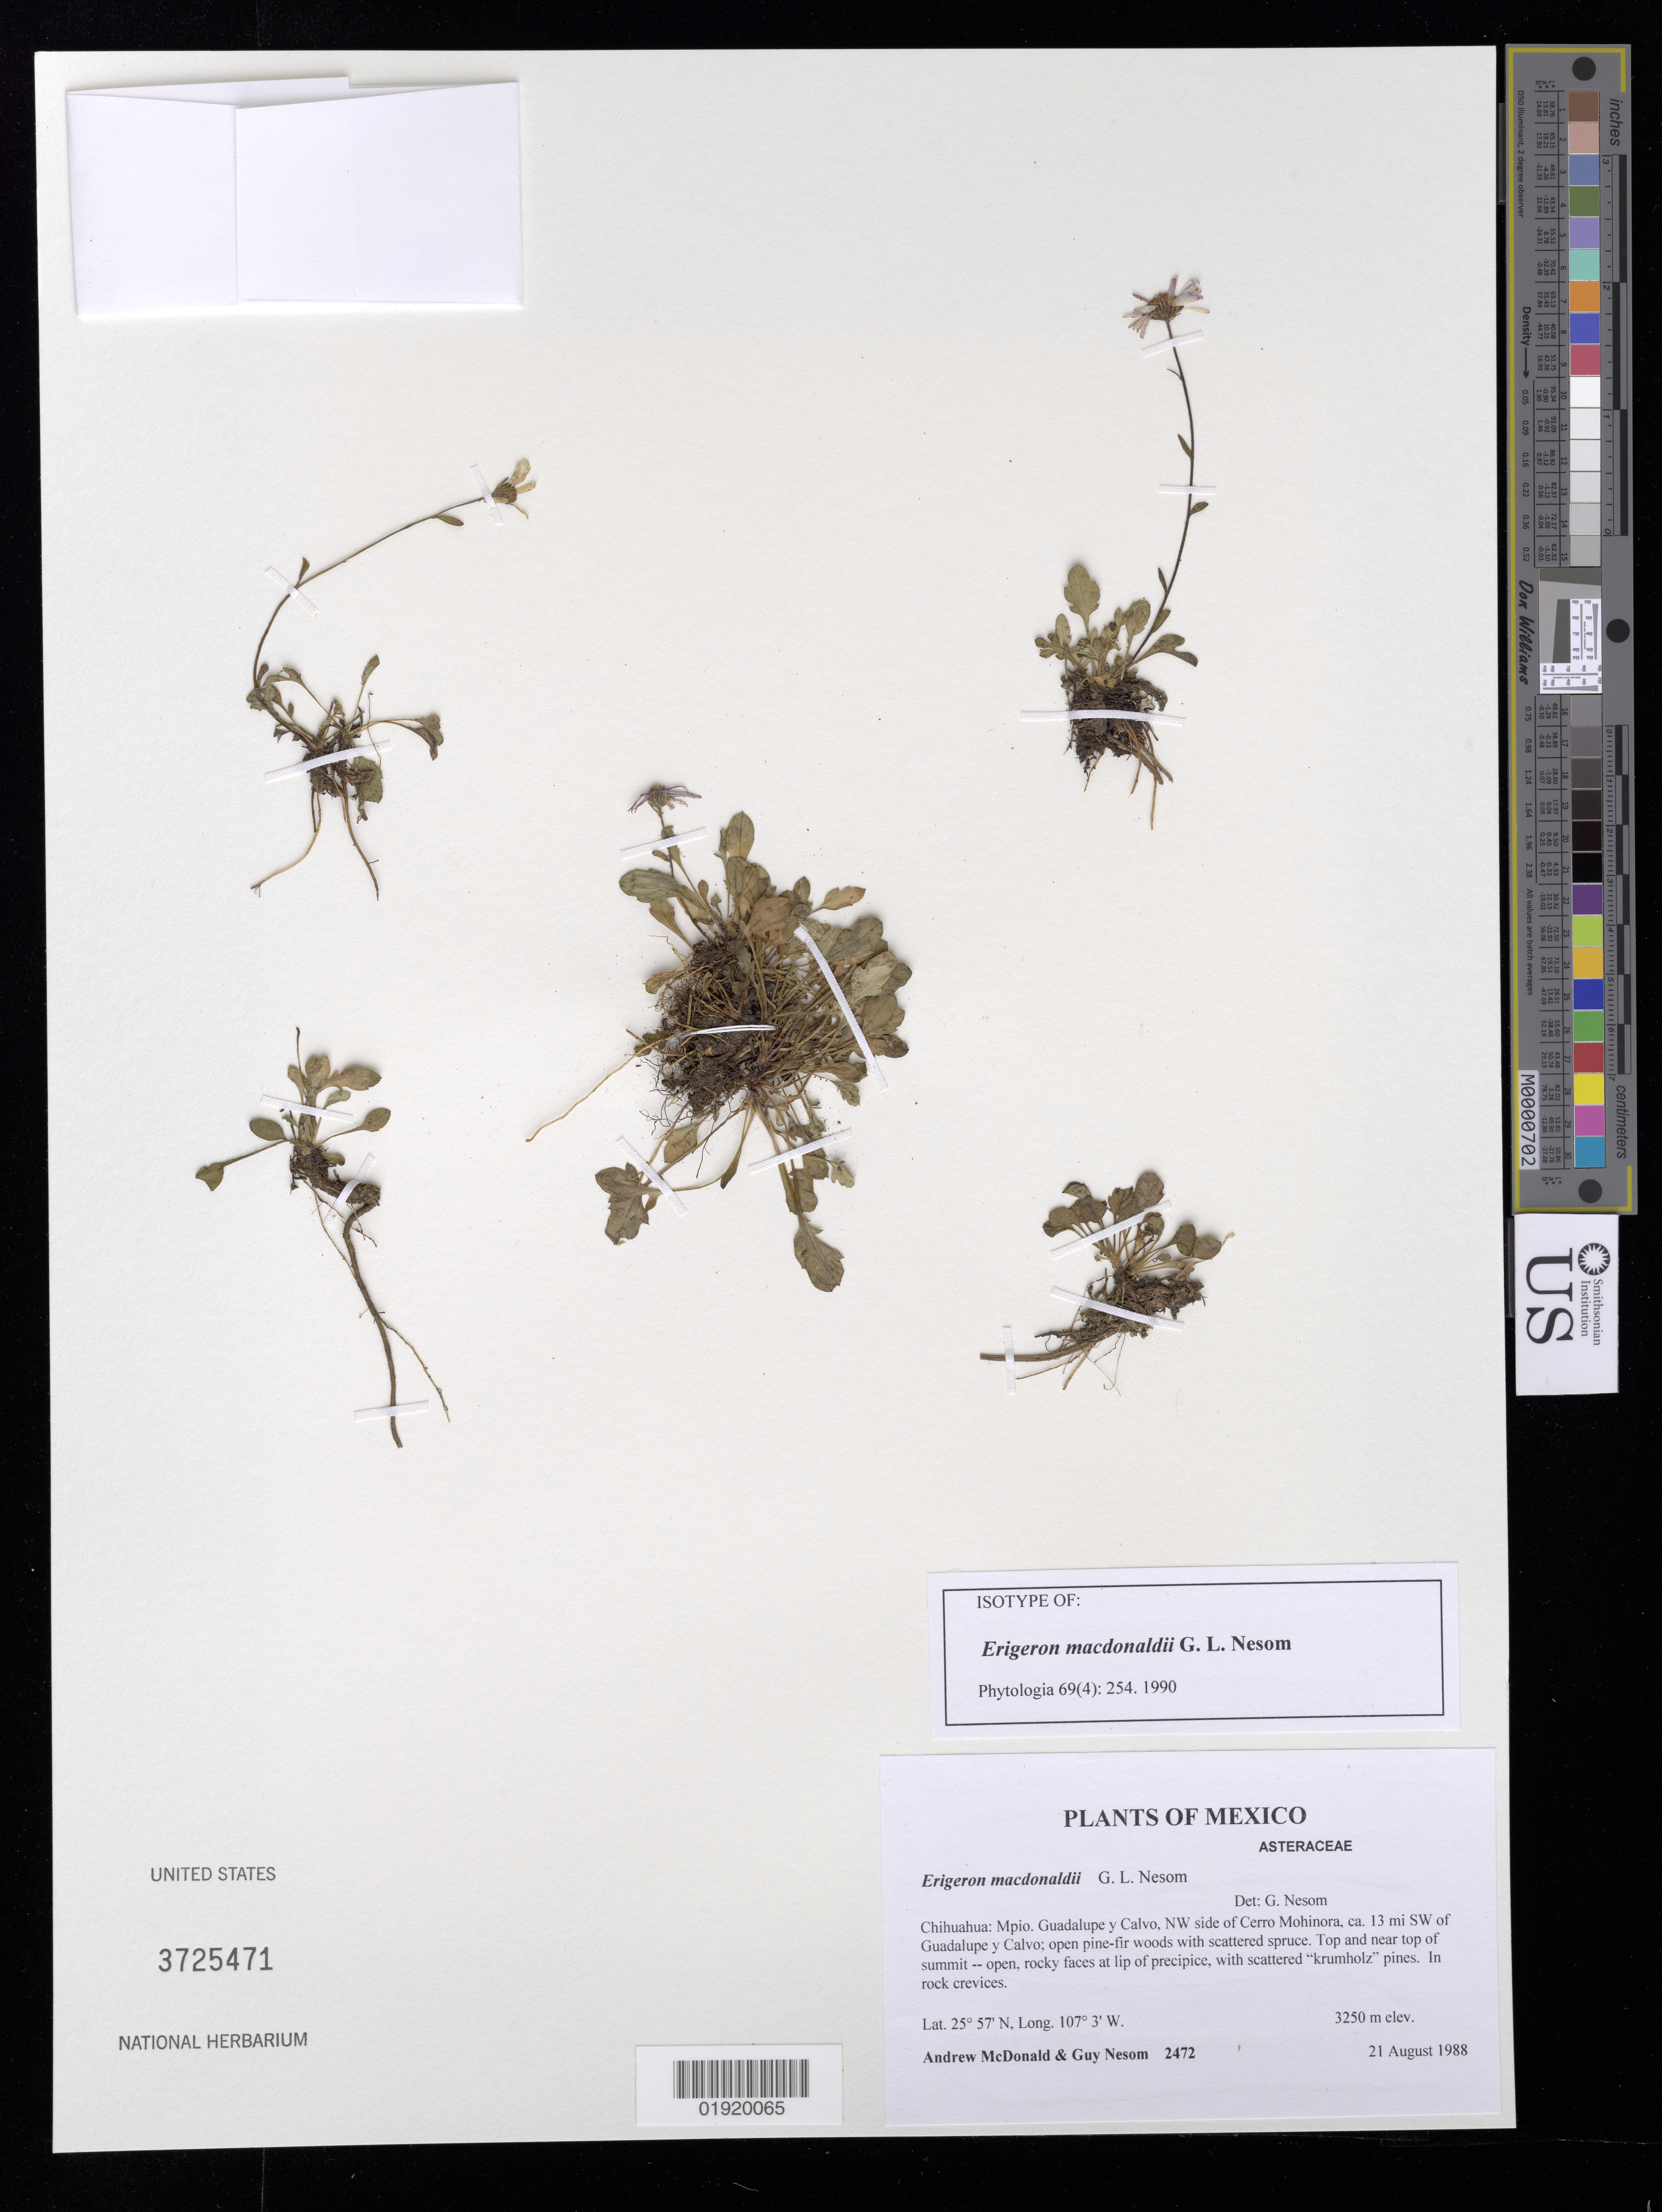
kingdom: Plantae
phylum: Tracheophyta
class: Magnoliopsida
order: Asterales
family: Asteraceae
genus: Erigeron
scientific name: Erigeron macdonaldii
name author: G.L. Nesom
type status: Isotype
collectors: G. L. Nesom & J. A. McDonald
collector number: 2472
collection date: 1988-08-21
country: Mexico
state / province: Chihuahua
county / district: Guadalupe Y Calvo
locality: Chihuahua: Mpio. Guadalupe y Calvo, NW side of Cerro Mohinora, ca. 13 mi SW of Guadalupe Y Calvo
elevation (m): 3250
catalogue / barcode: US 3725471